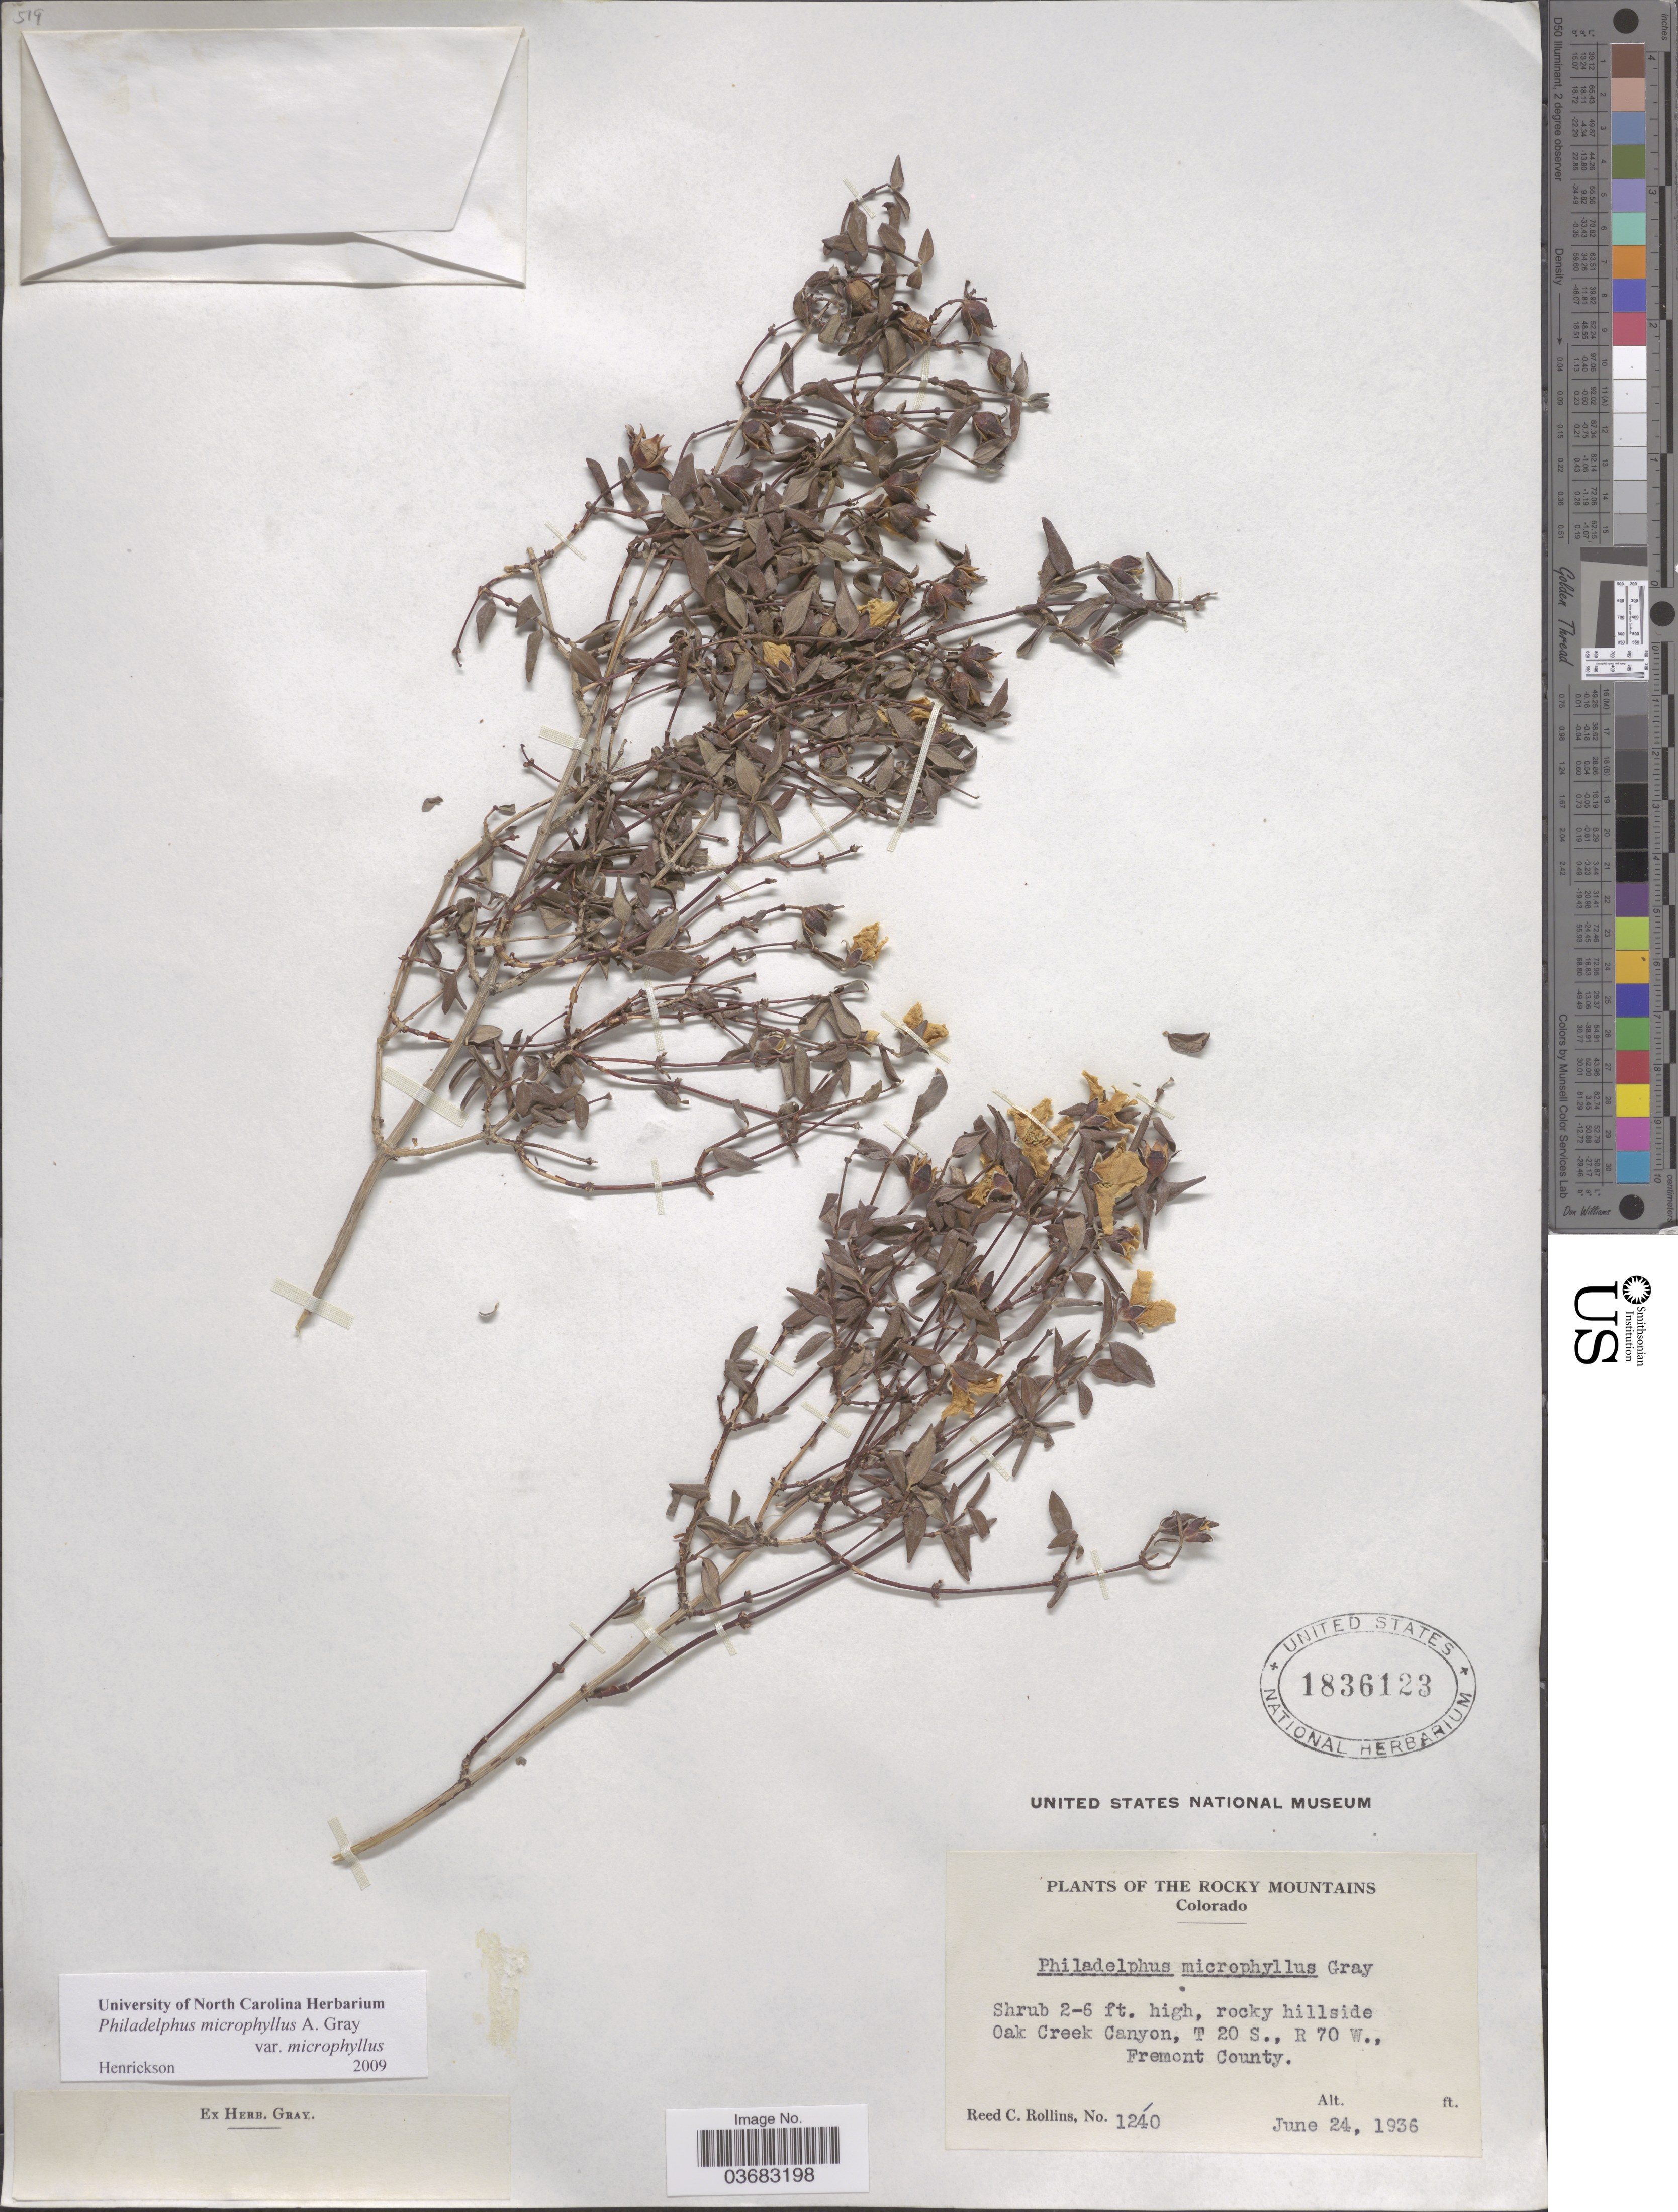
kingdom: Plantae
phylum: Tracheophyta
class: Magnoliopsida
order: Cornales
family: Hydrangeaceae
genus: Philadelphus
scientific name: Philadelphus microphyllus var. microphyllus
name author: A. Gray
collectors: R. C. Rollins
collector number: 1240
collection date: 1936-06-24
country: United States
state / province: Colorado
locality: The Rocky Mountains. Rocky hillside Oak Creek Canyon, T 20 S., R 70 W., Fremont County.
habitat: rocky hillside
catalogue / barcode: US 1836123